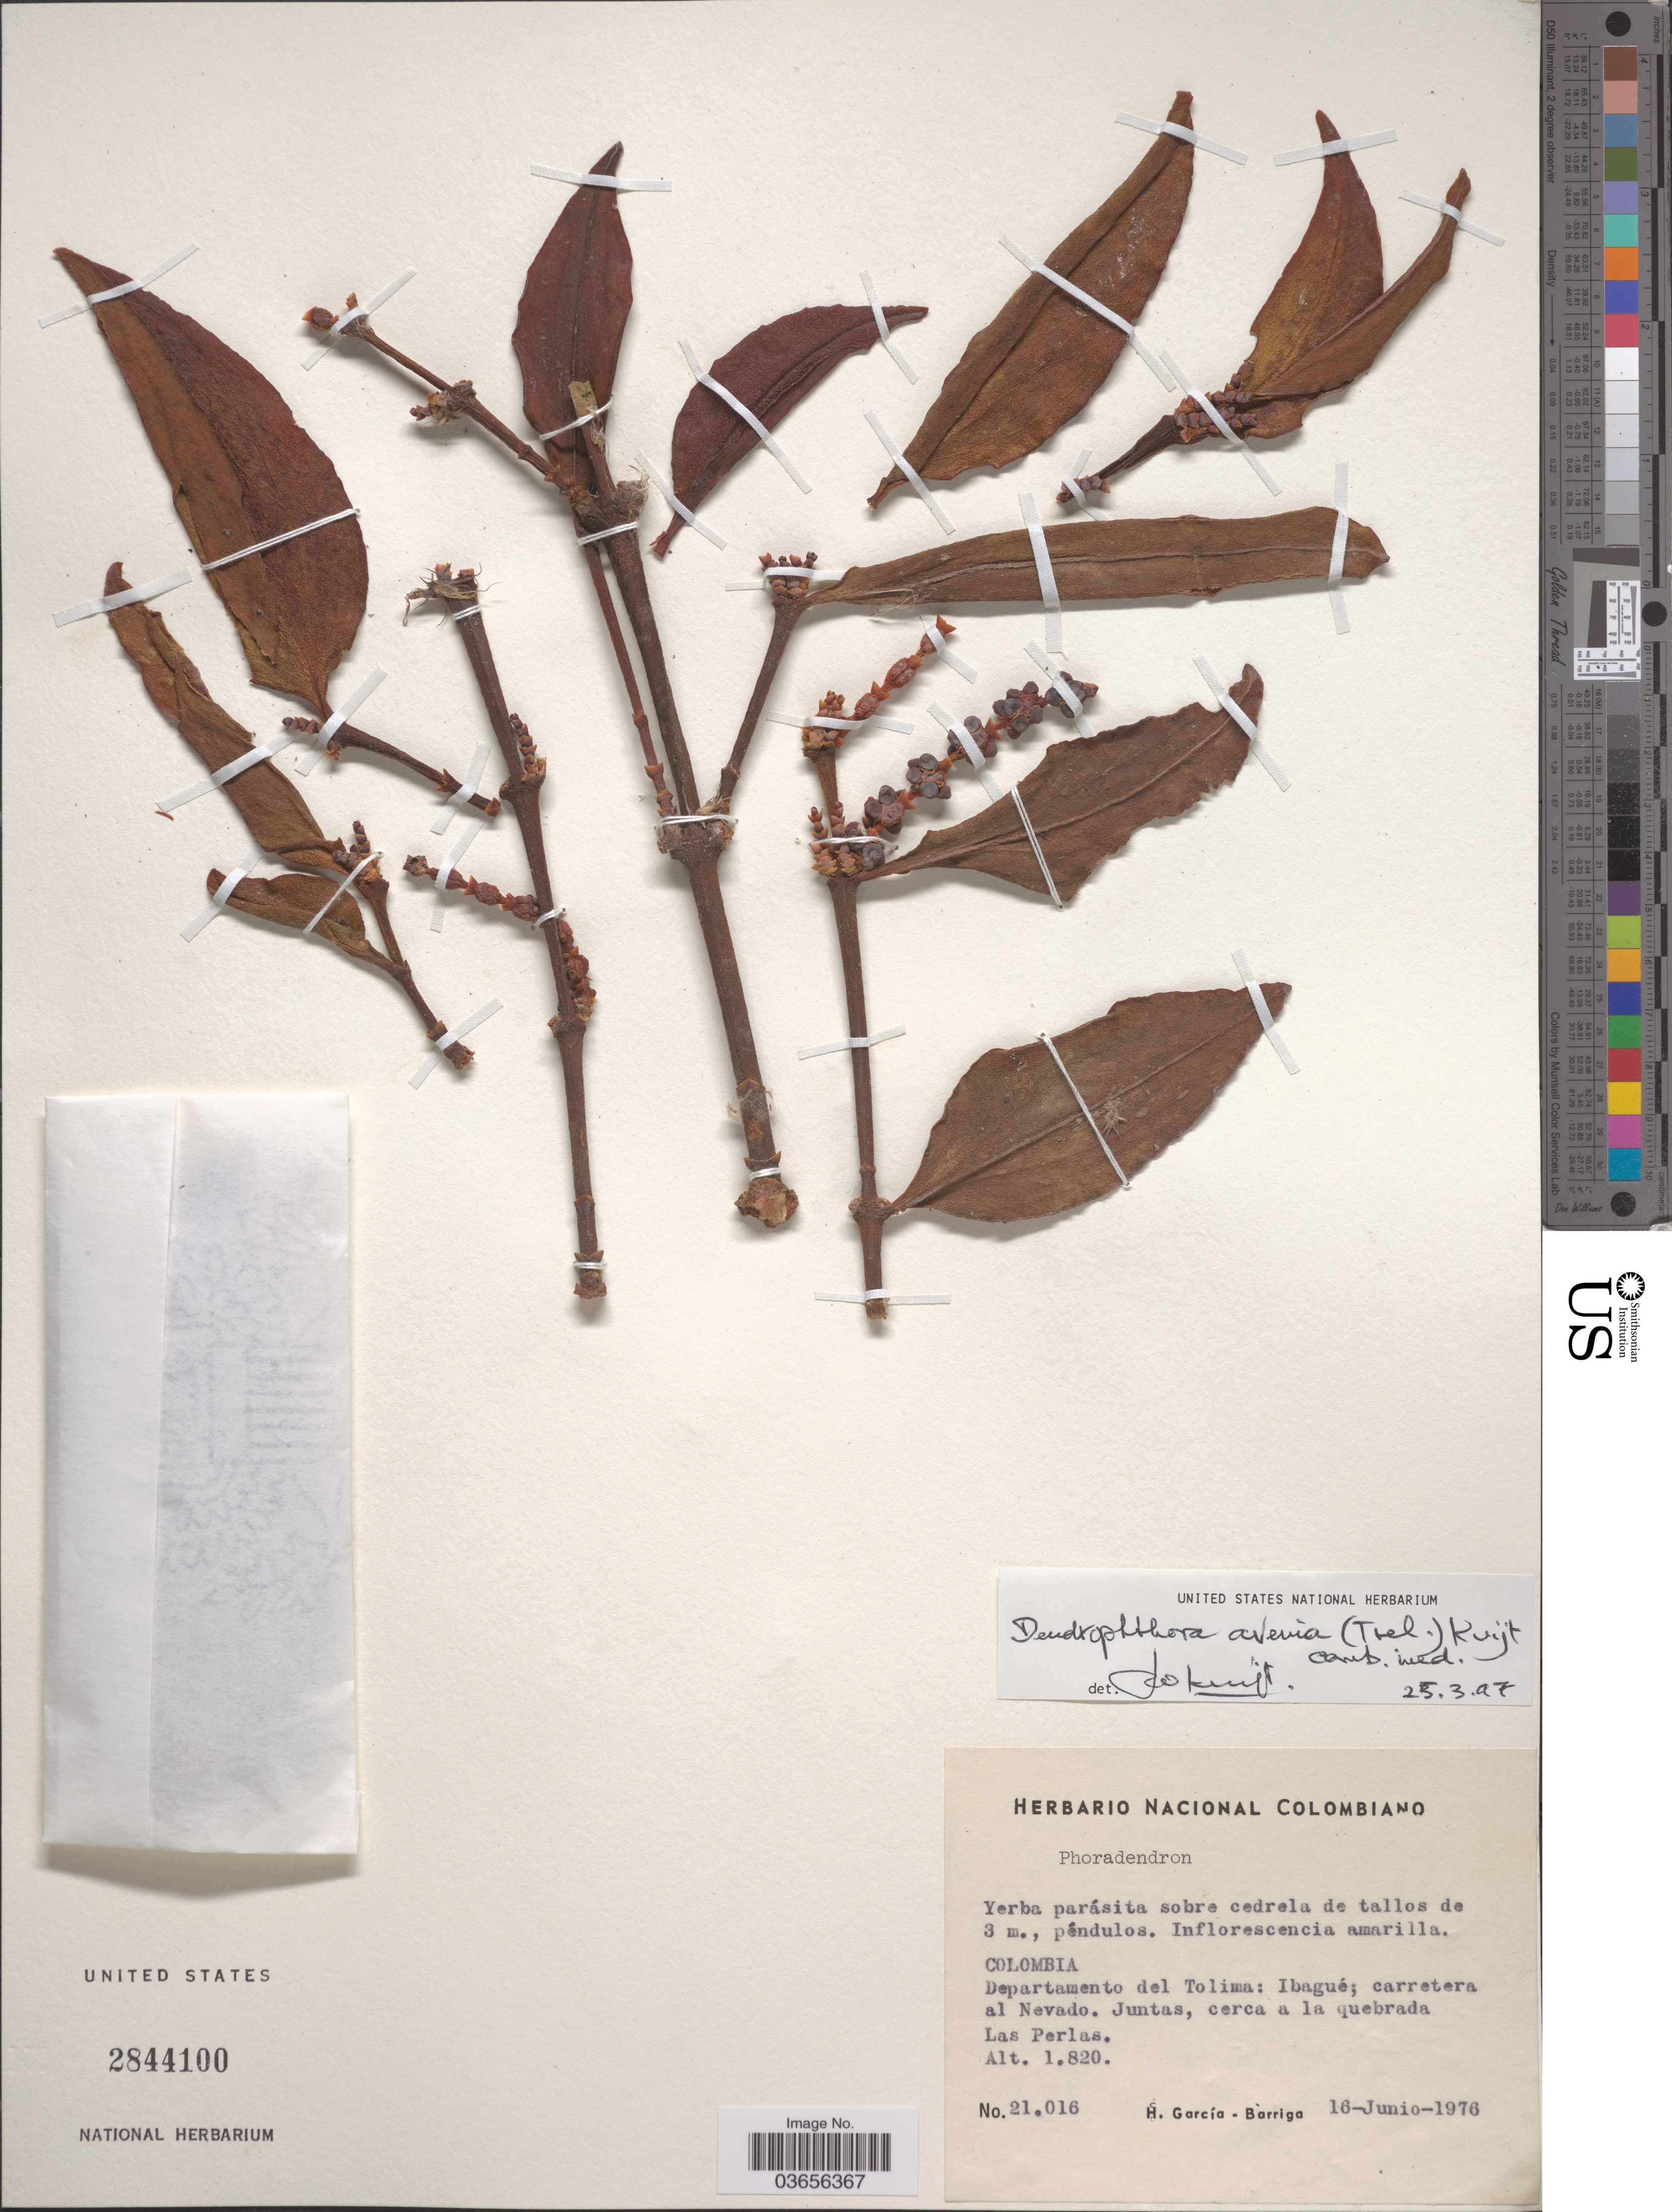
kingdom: Plantae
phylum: Tracheophyta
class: Magnoliopsida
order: Santalales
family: Viscaceae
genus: Dendrophthora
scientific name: Dendrophthora avenia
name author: (Trel.) Kuijt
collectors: H. García Barriga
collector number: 21016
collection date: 1976-06-16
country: Colombia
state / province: Tolima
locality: Departamento del Tolima: Ibaqué; carretera al Nevado. Juntas, cerca a la quebrada Las Perlas.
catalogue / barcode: US 2844100